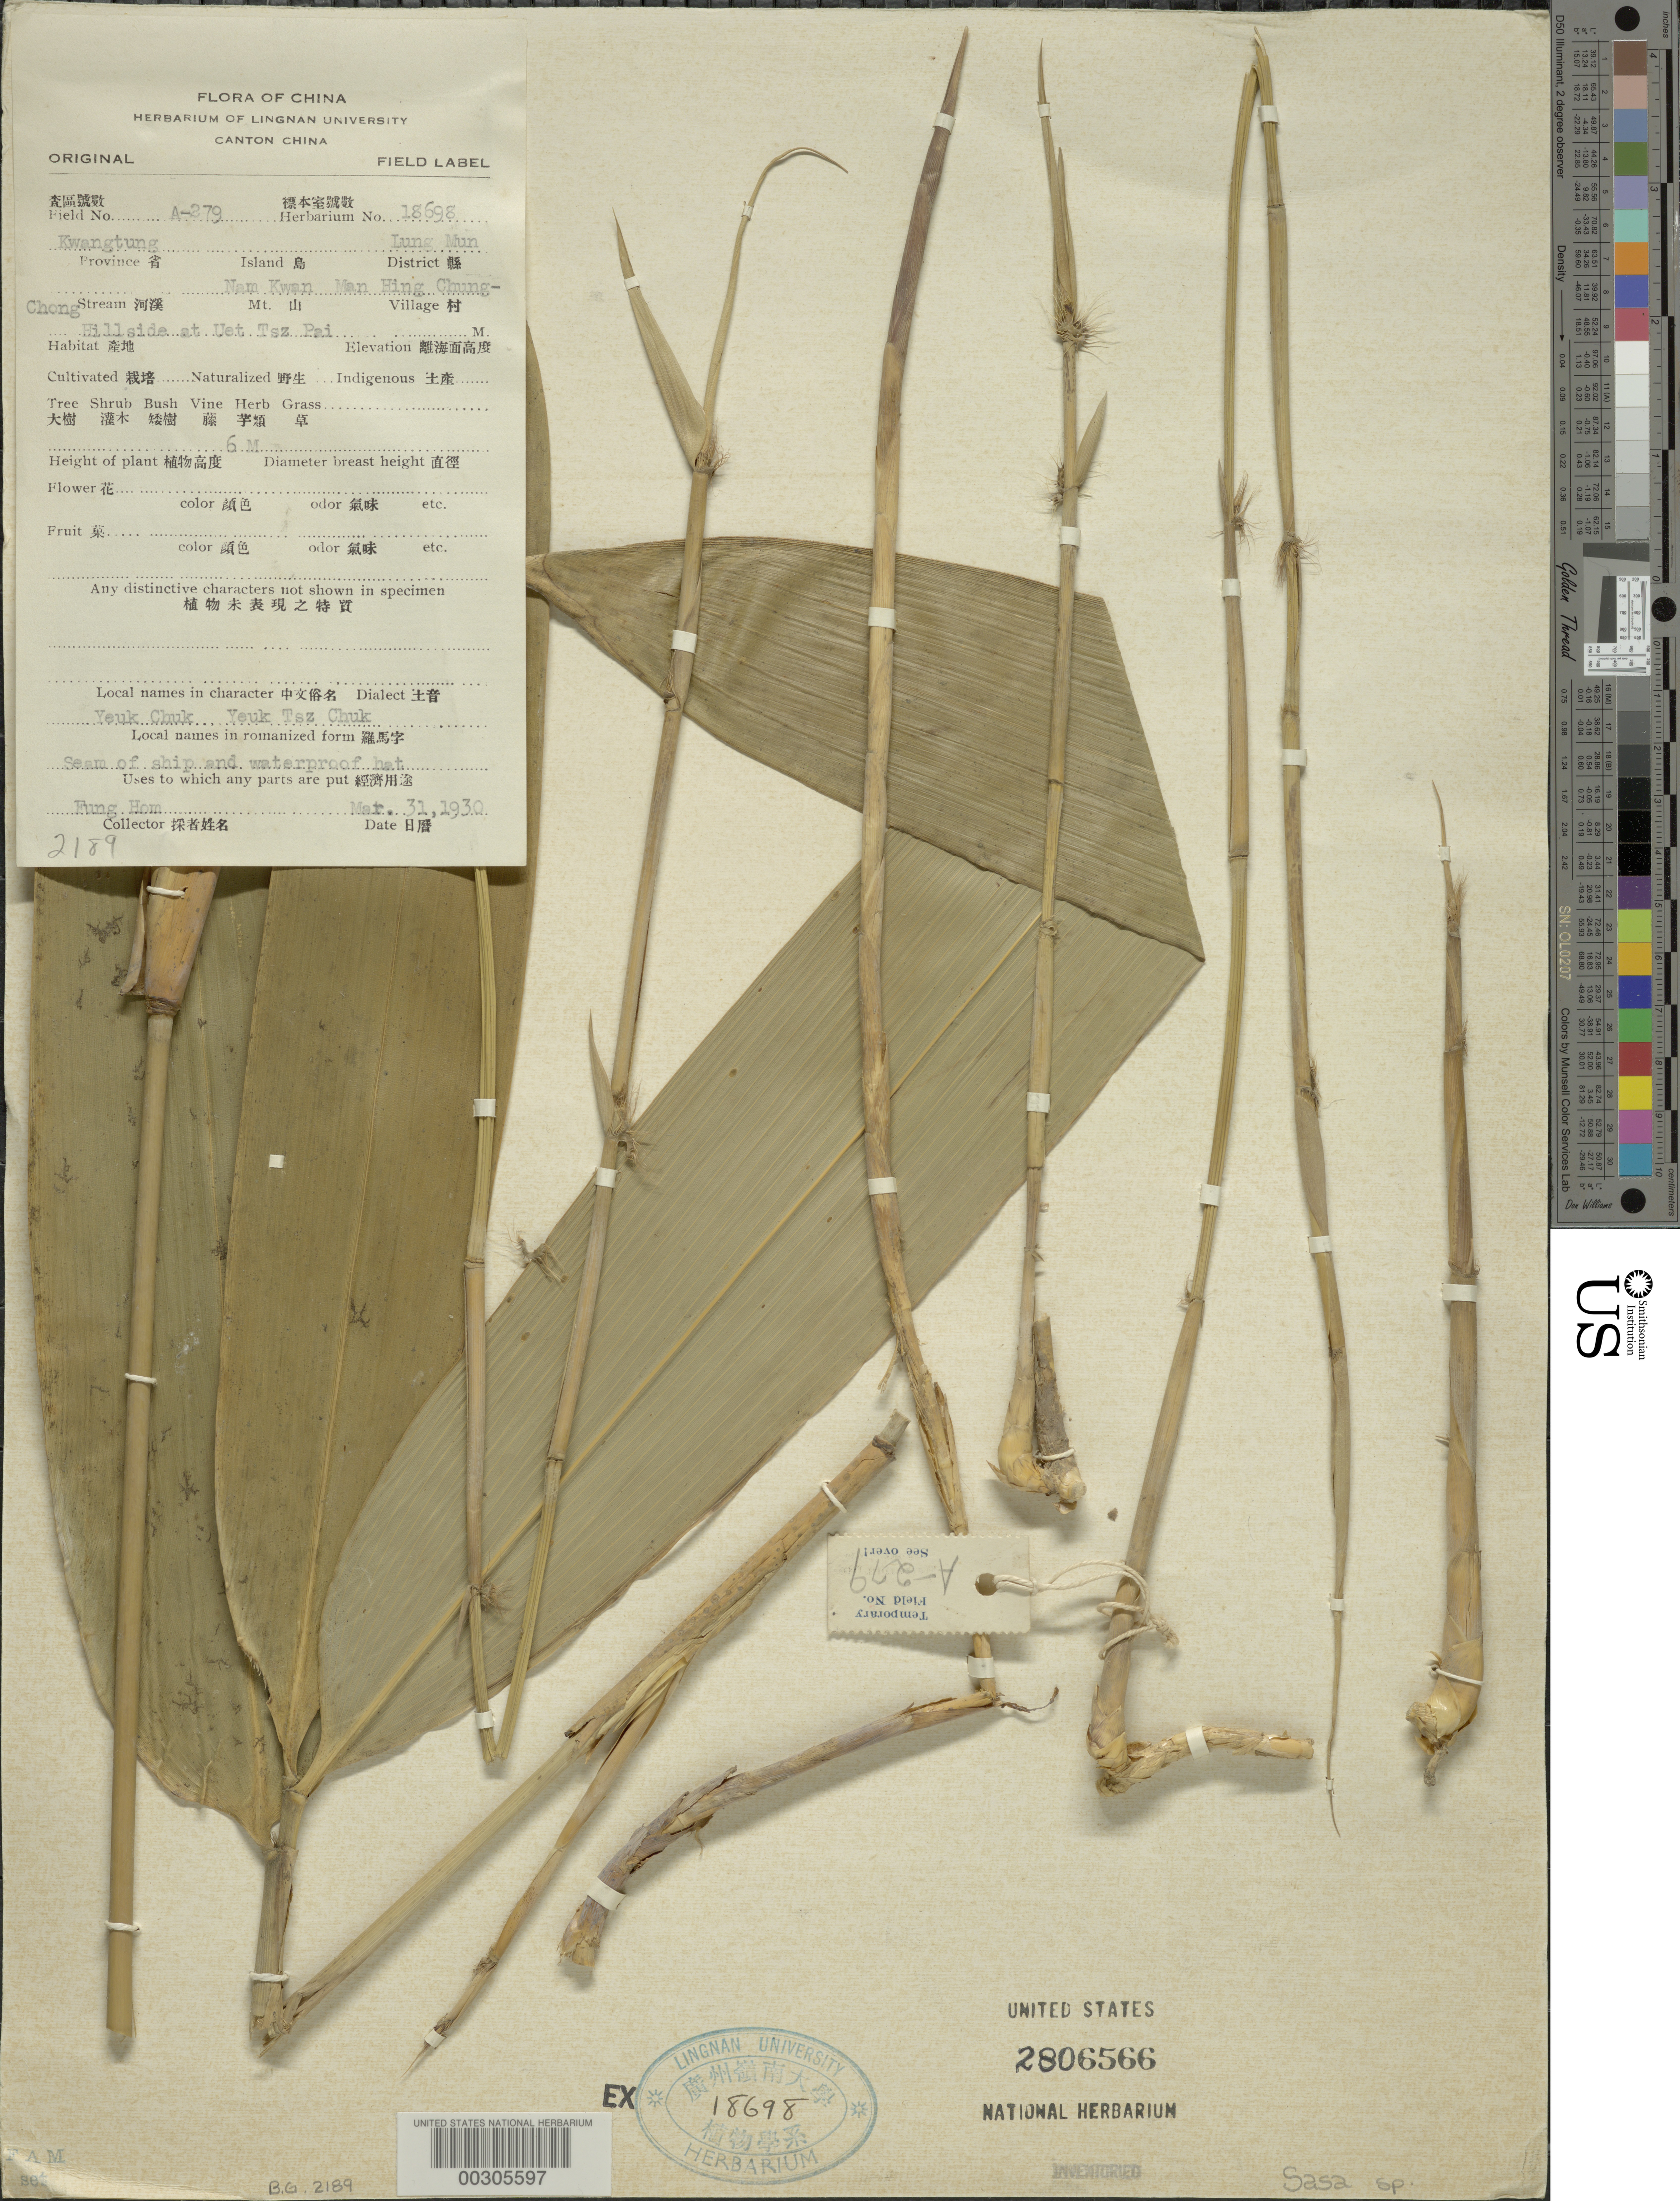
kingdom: Plantae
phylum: Tracheophyta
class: Liliopsida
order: Poales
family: Poaceae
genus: Sasa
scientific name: Sasa sp.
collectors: H. L. Fung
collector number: A-279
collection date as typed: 31 Mar 1930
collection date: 1930-03-31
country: China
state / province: Guangdong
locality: Lung mun, nam kwan mt.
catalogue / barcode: US 2806566